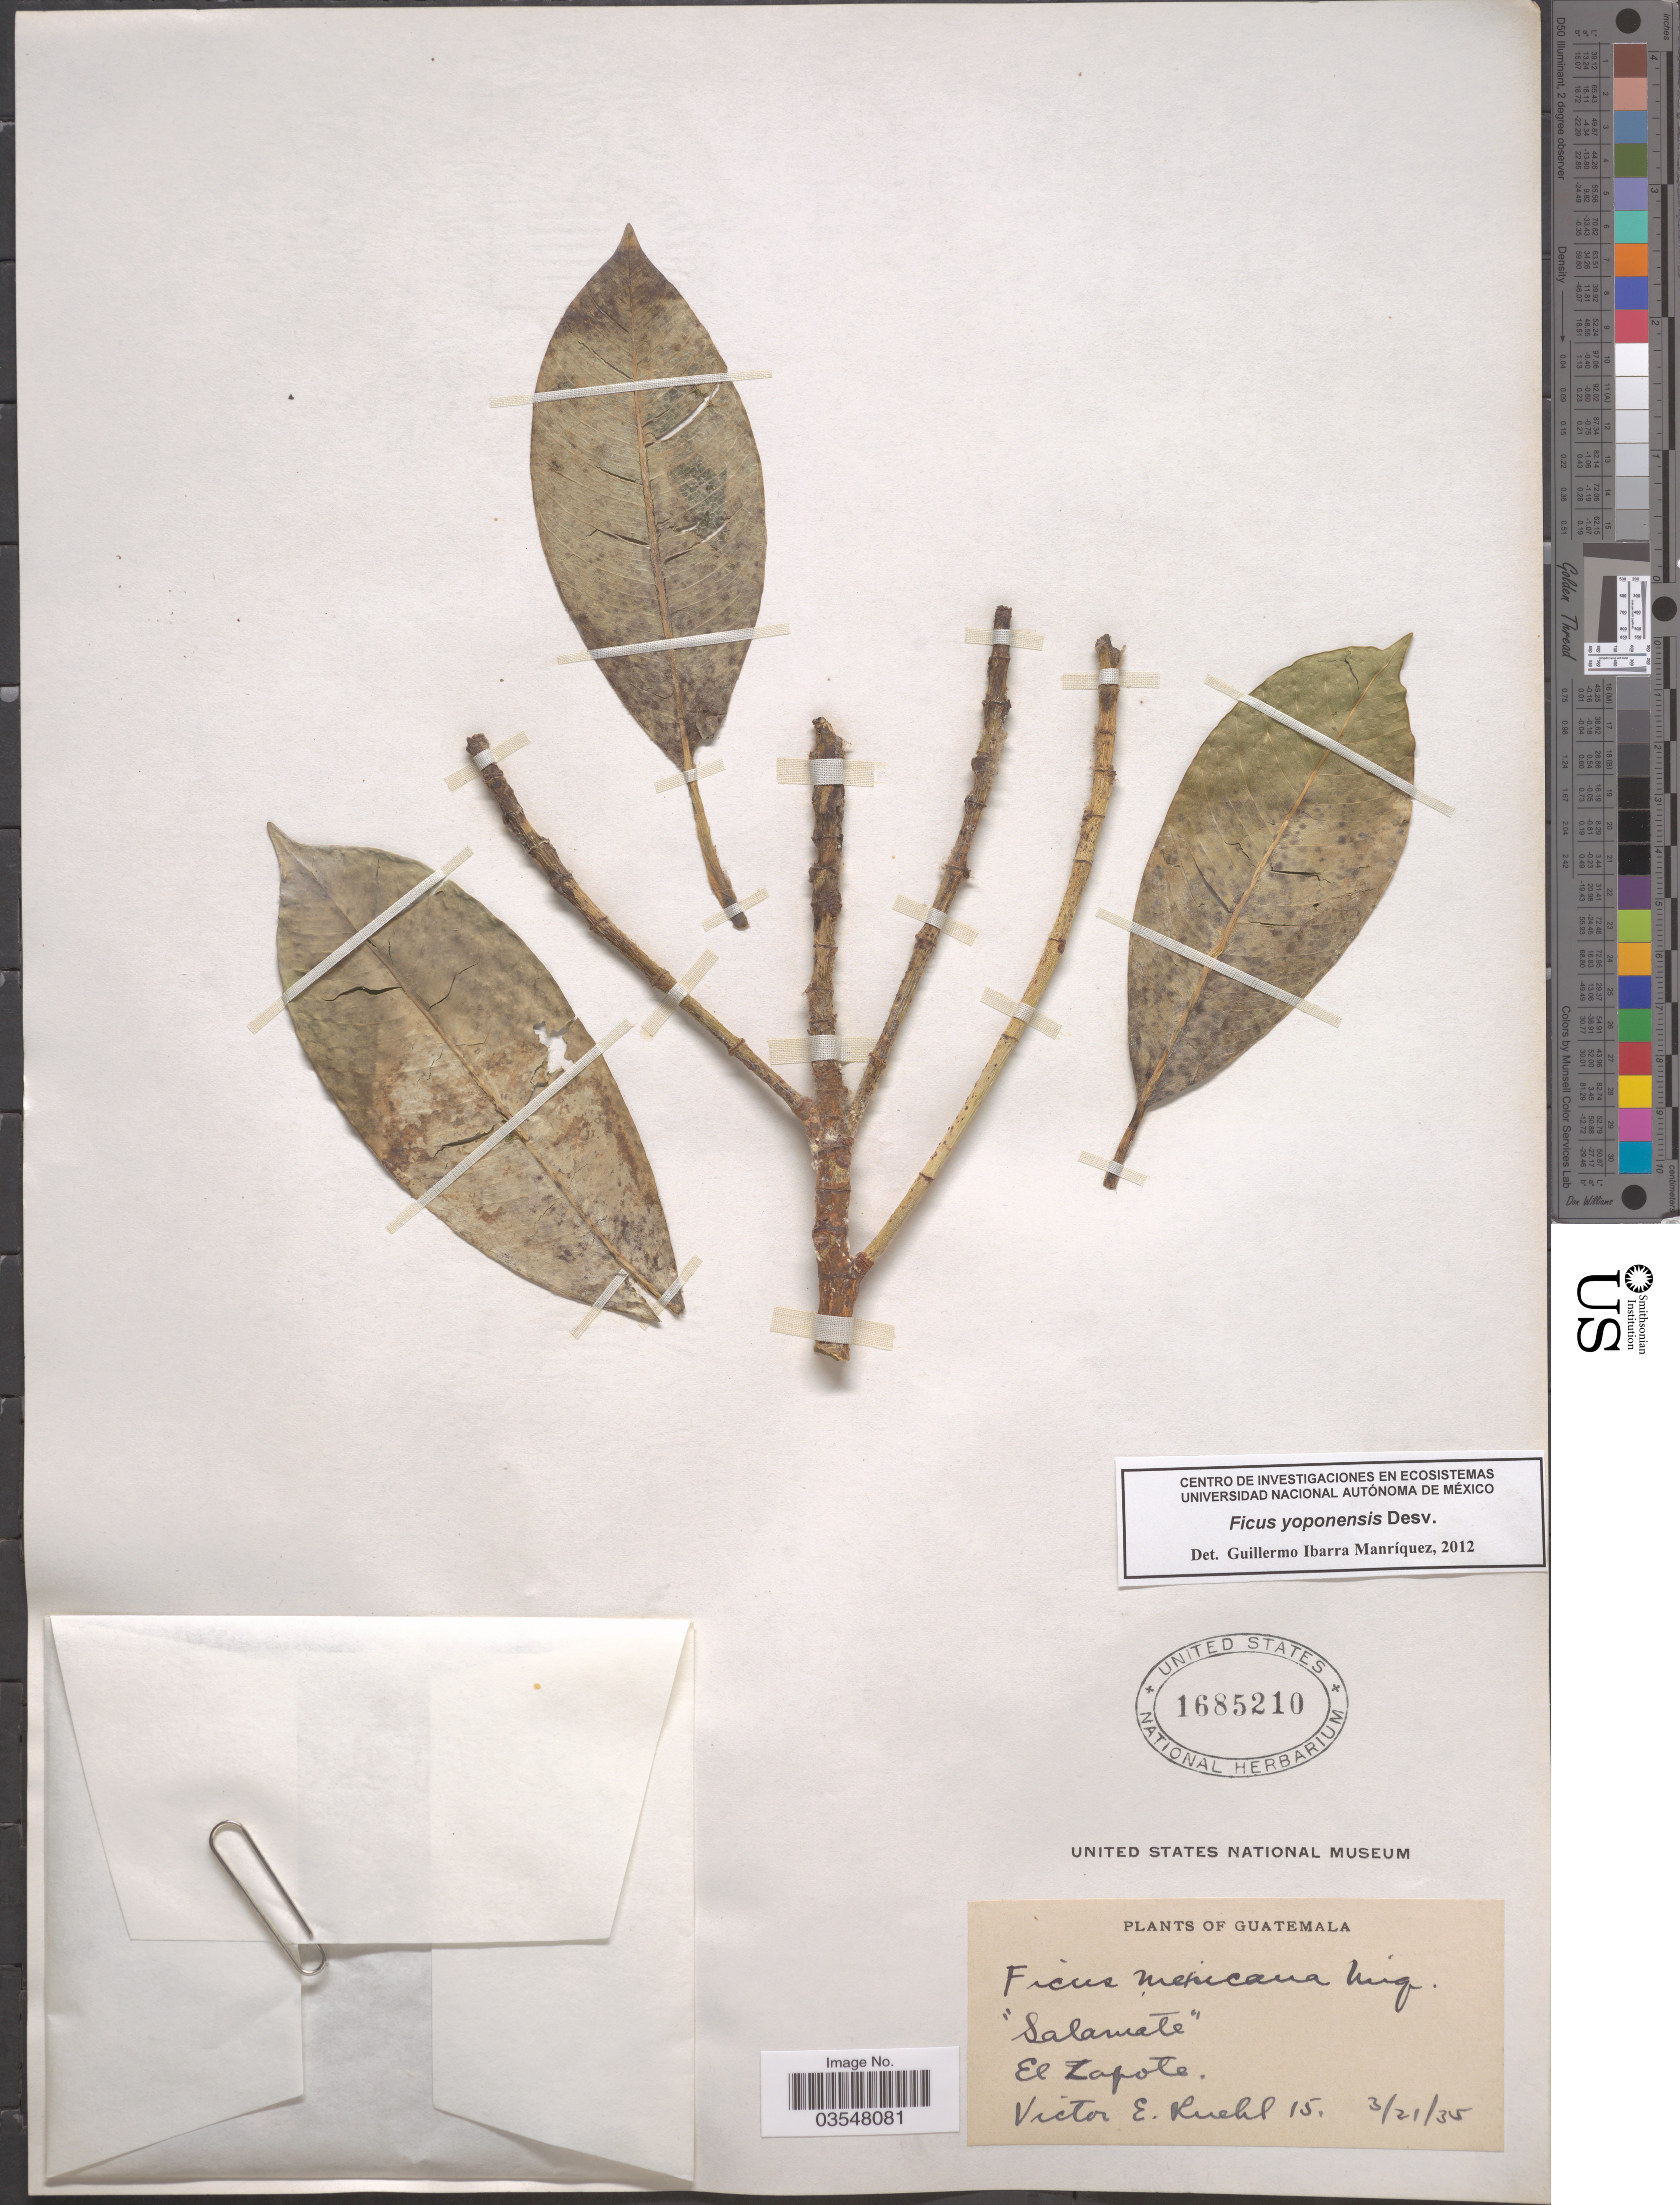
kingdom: Plantae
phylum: Tracheophyta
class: Magnoliopsida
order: Rosales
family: Moraceae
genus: Ficus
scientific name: Ficus yoponensis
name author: Desv.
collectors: V. Ruehl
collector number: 15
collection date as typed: Transcribed d/m/y: 21/3/35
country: Guatemala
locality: El Zapote.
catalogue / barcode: US 1685210